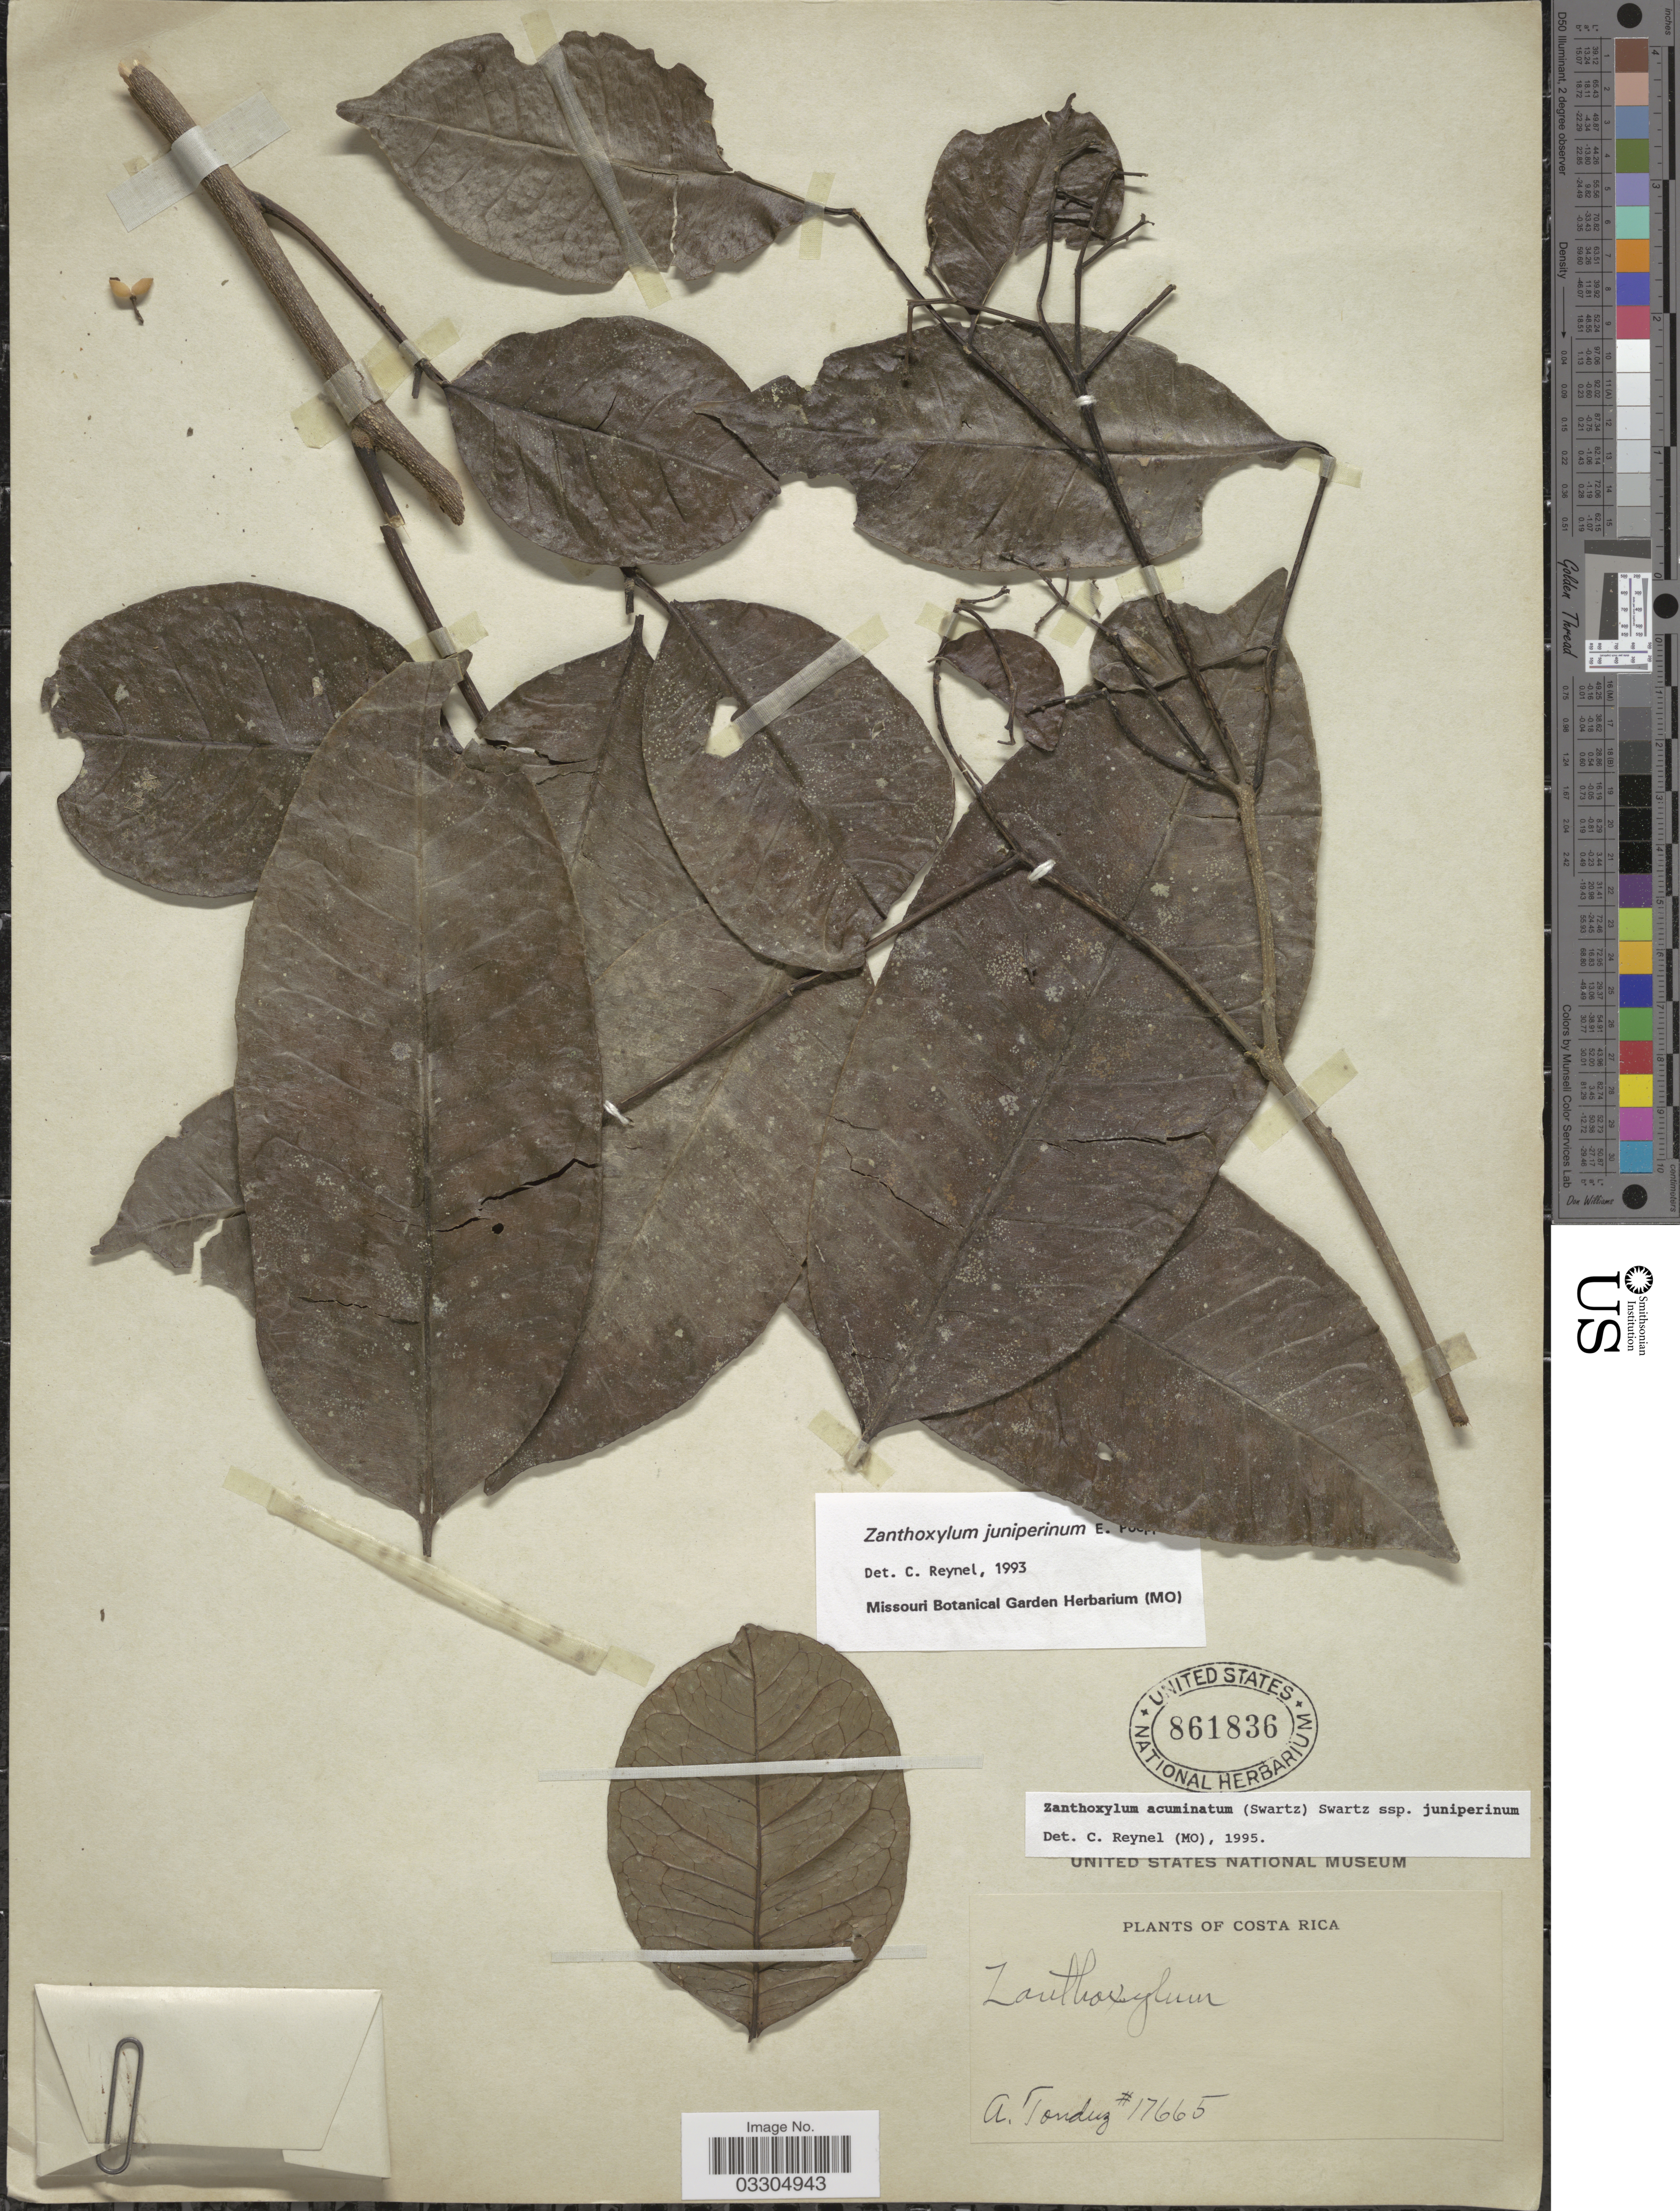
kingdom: Plantae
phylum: Tracheophyta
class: Magnoliopsida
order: Sapindales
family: Rutaceae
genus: Zanthoxylum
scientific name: Zanthoxylum acuminatum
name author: (Sw.) Sw.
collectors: A. Tonduz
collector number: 17665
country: Costa Rica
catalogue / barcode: US 861836